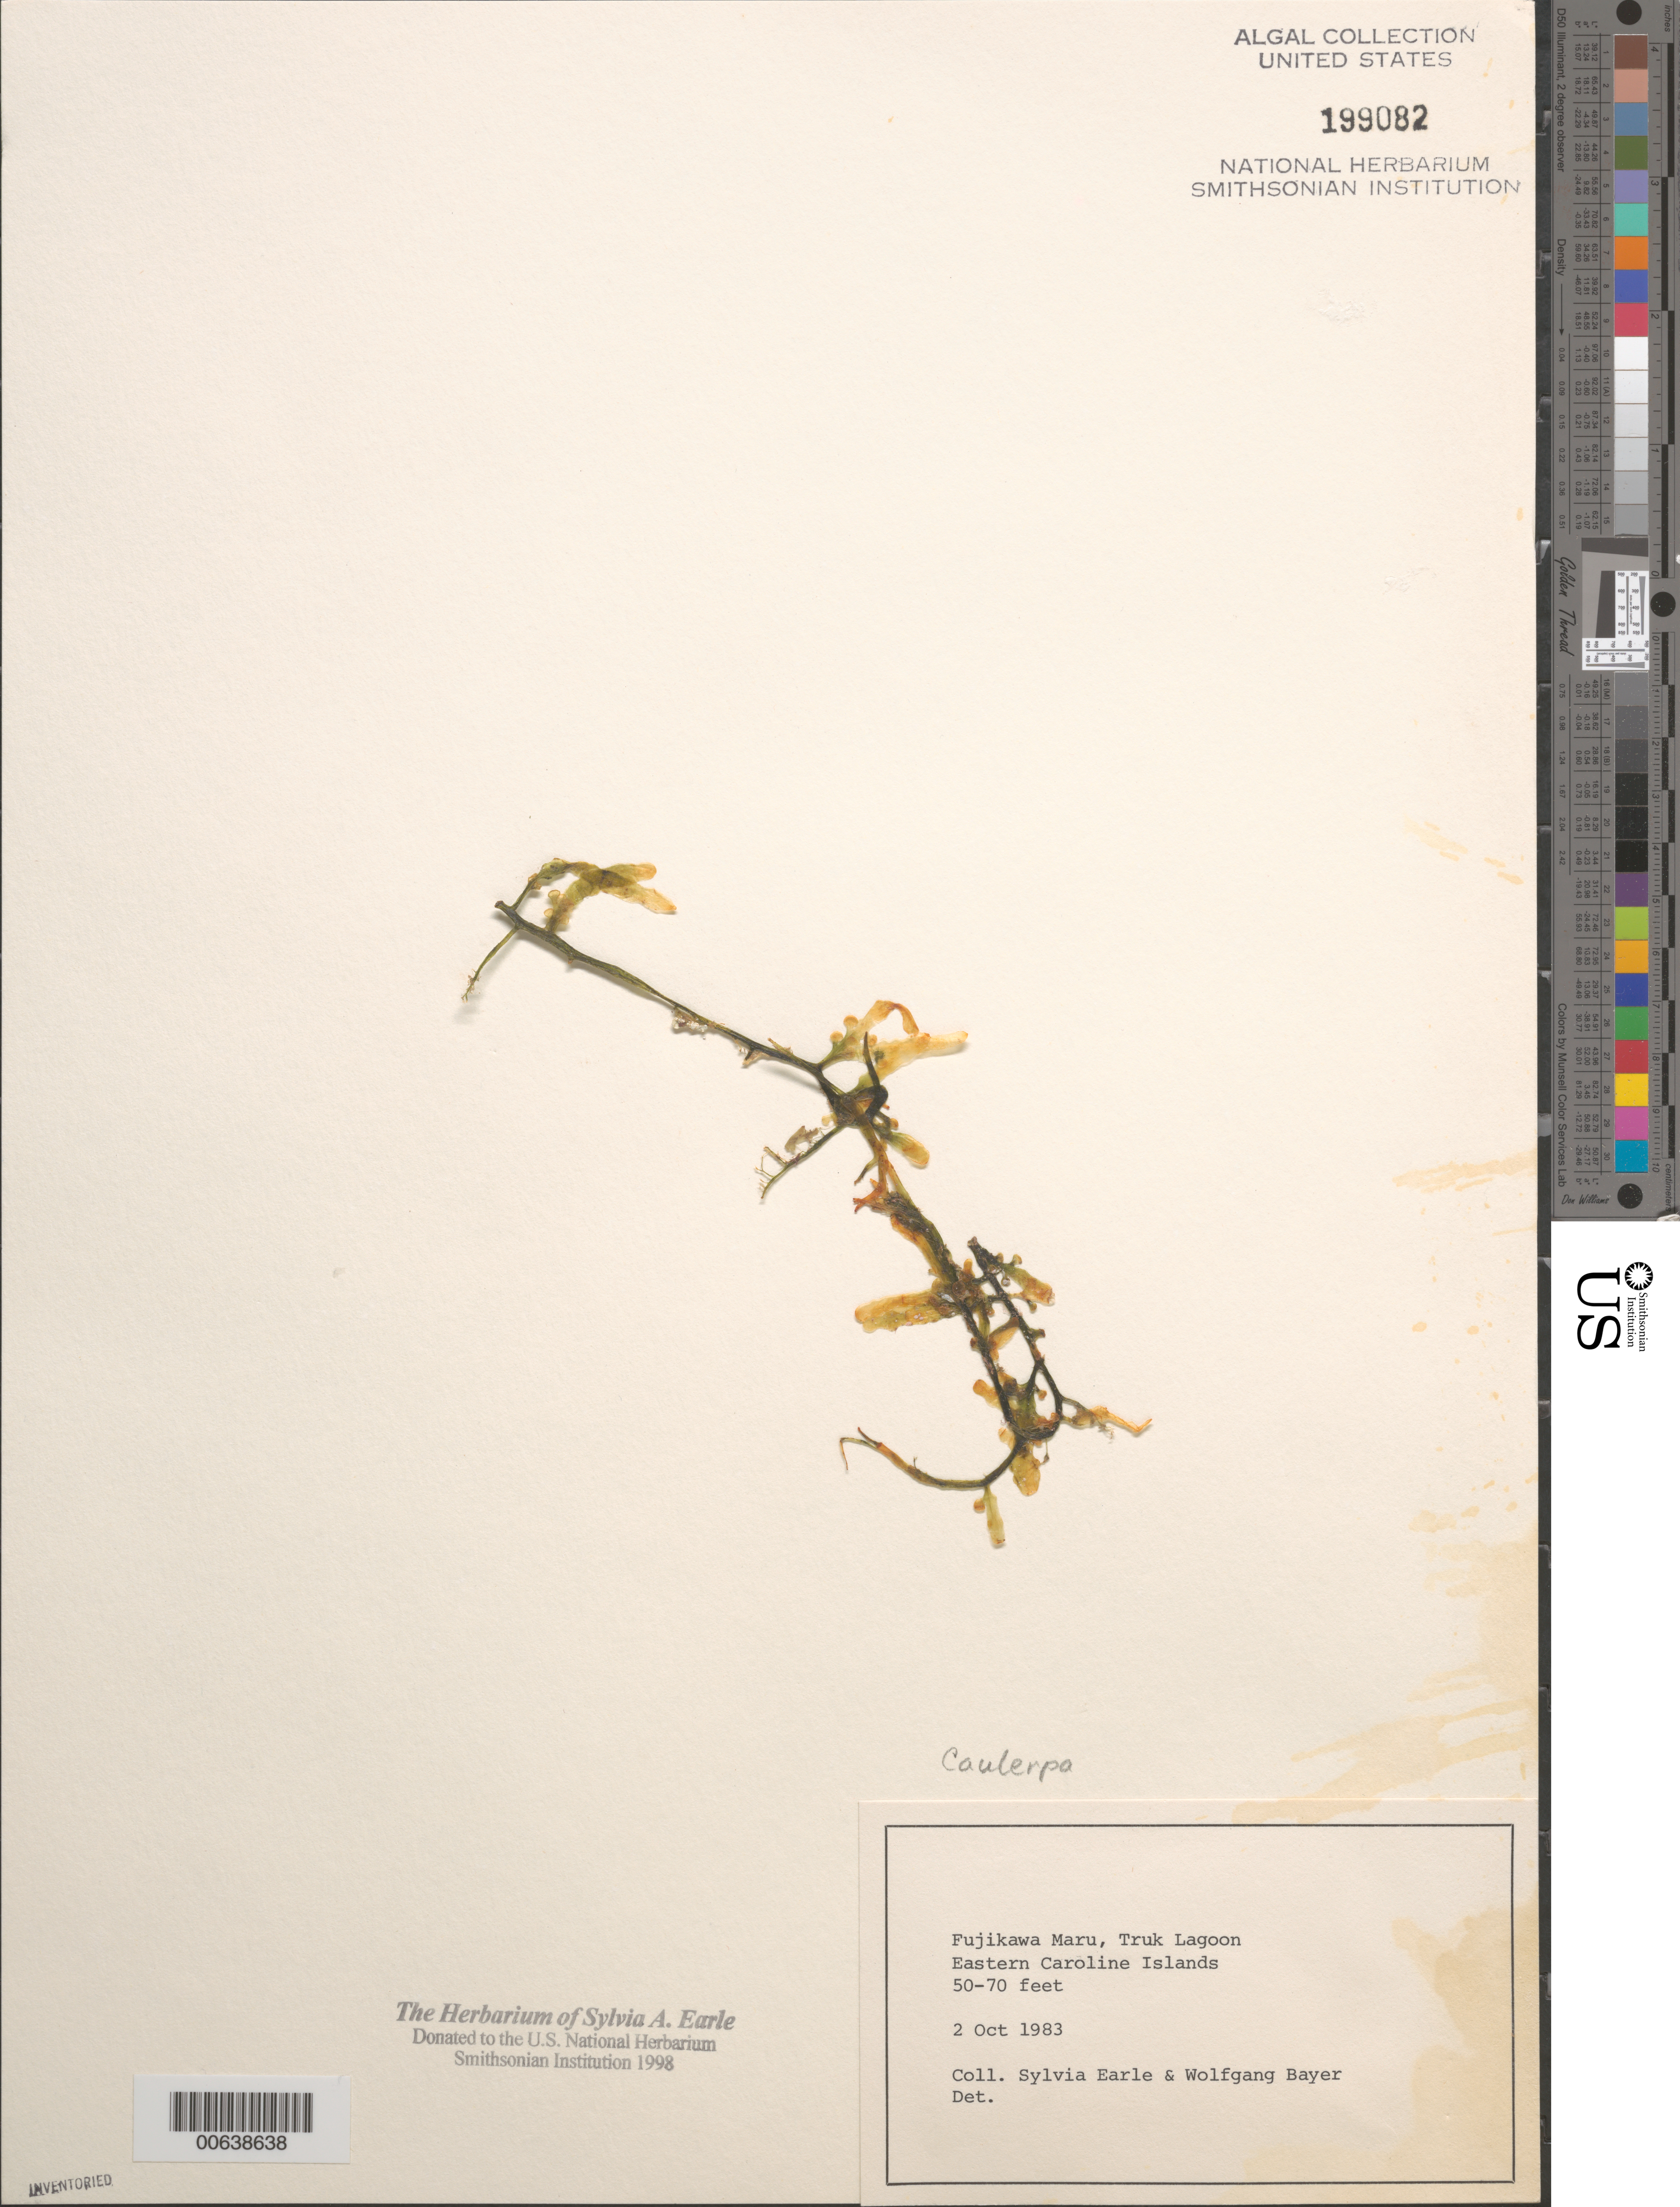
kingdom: Plantae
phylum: Chlorophyta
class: Ulvophyceae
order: Bryopsidales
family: Caulerpaceae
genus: Caulerpa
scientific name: Caulerpa sp.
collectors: S. A. Earle & W. Bayer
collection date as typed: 02 Oct 1983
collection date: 1983-10-02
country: Micronesia, Federated States of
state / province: Truk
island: Truk (Chuuk) Is.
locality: Chuuk Lagoon [Truk Lagoon], Fujikawa Maru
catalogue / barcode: US 199082